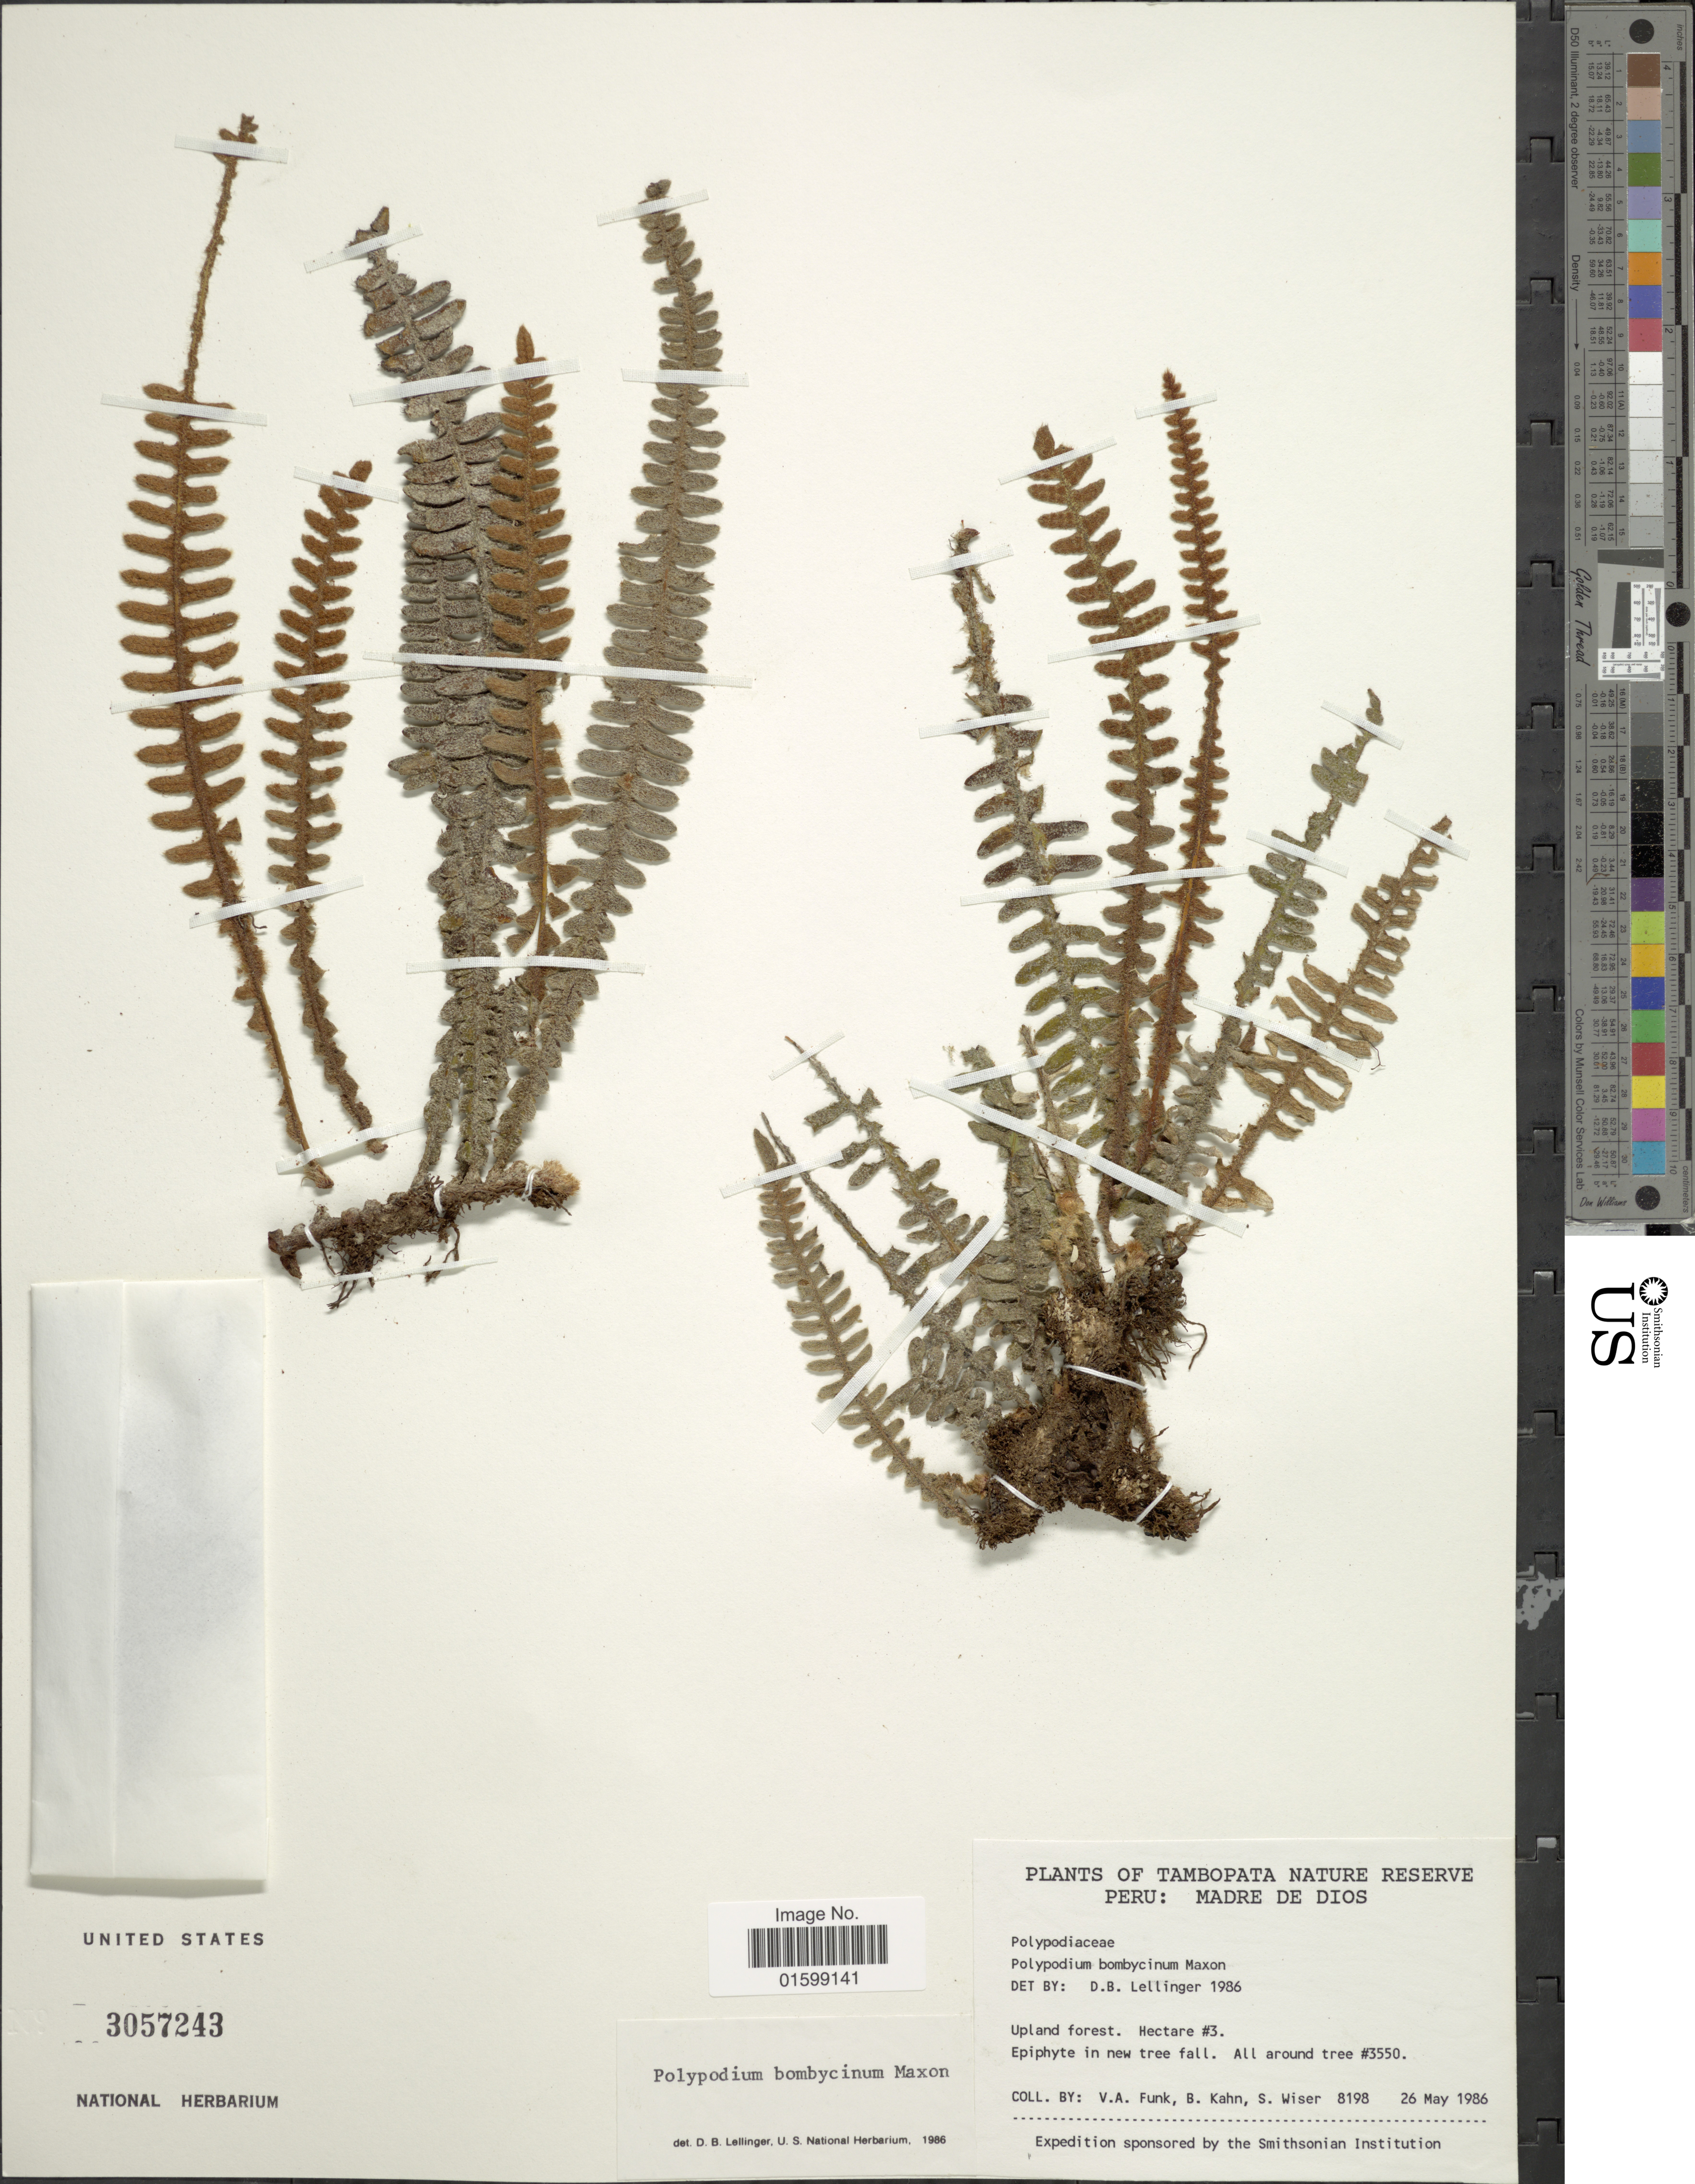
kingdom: Plantae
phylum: Tracheophyta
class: Polypodiopsida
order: Polypodiales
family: Polypodiaceae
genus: Pleopeltis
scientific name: Pleopeltis bombycina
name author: (Maxon) A.R. Sm.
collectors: V. Funk, B. Kahn & S. Wiser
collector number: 8198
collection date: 1986-05-26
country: Peru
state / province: Madre de Dios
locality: Tambopata Nature Reserve, upland forest, Hectare #3,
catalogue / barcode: US 3057243